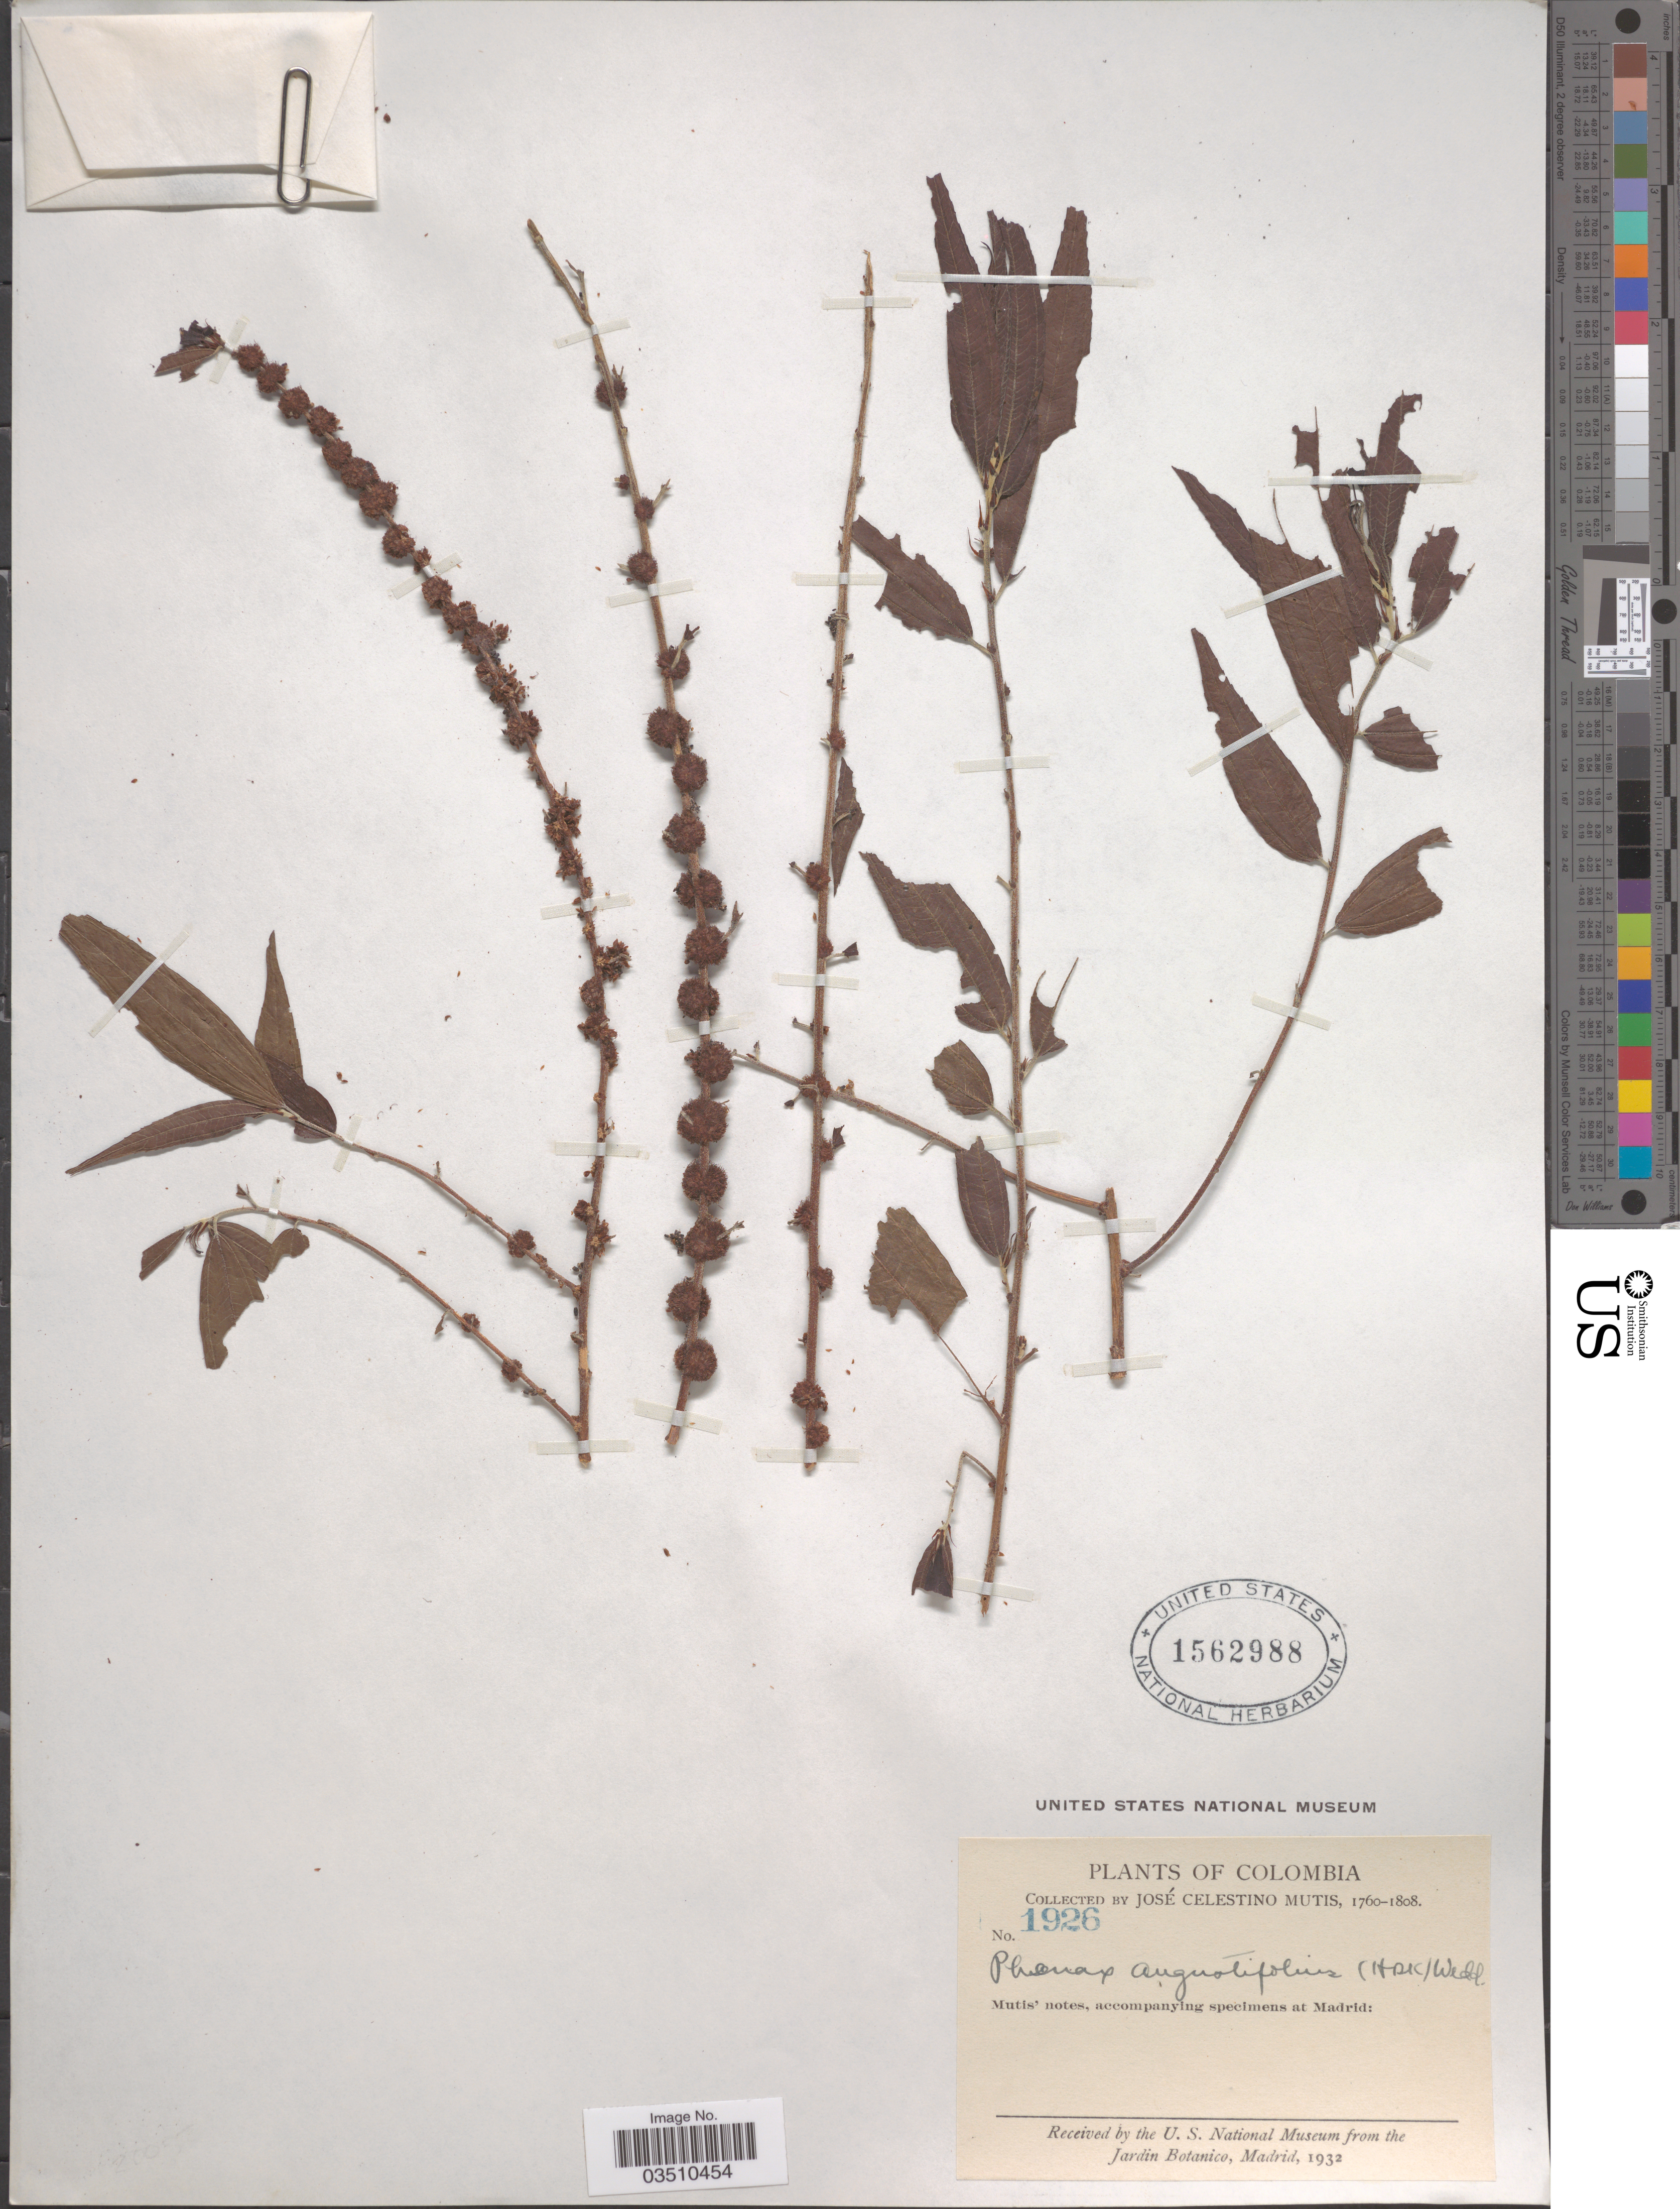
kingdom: Plantae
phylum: Tracheophyta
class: Magnoliopsida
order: Rosales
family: Urticaceae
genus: Phenax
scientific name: Phenax angustifolius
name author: (Kunth) Wedd.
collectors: J. C. B. Mutis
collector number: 1926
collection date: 1760/1808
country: Colombia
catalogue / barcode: US 1562988